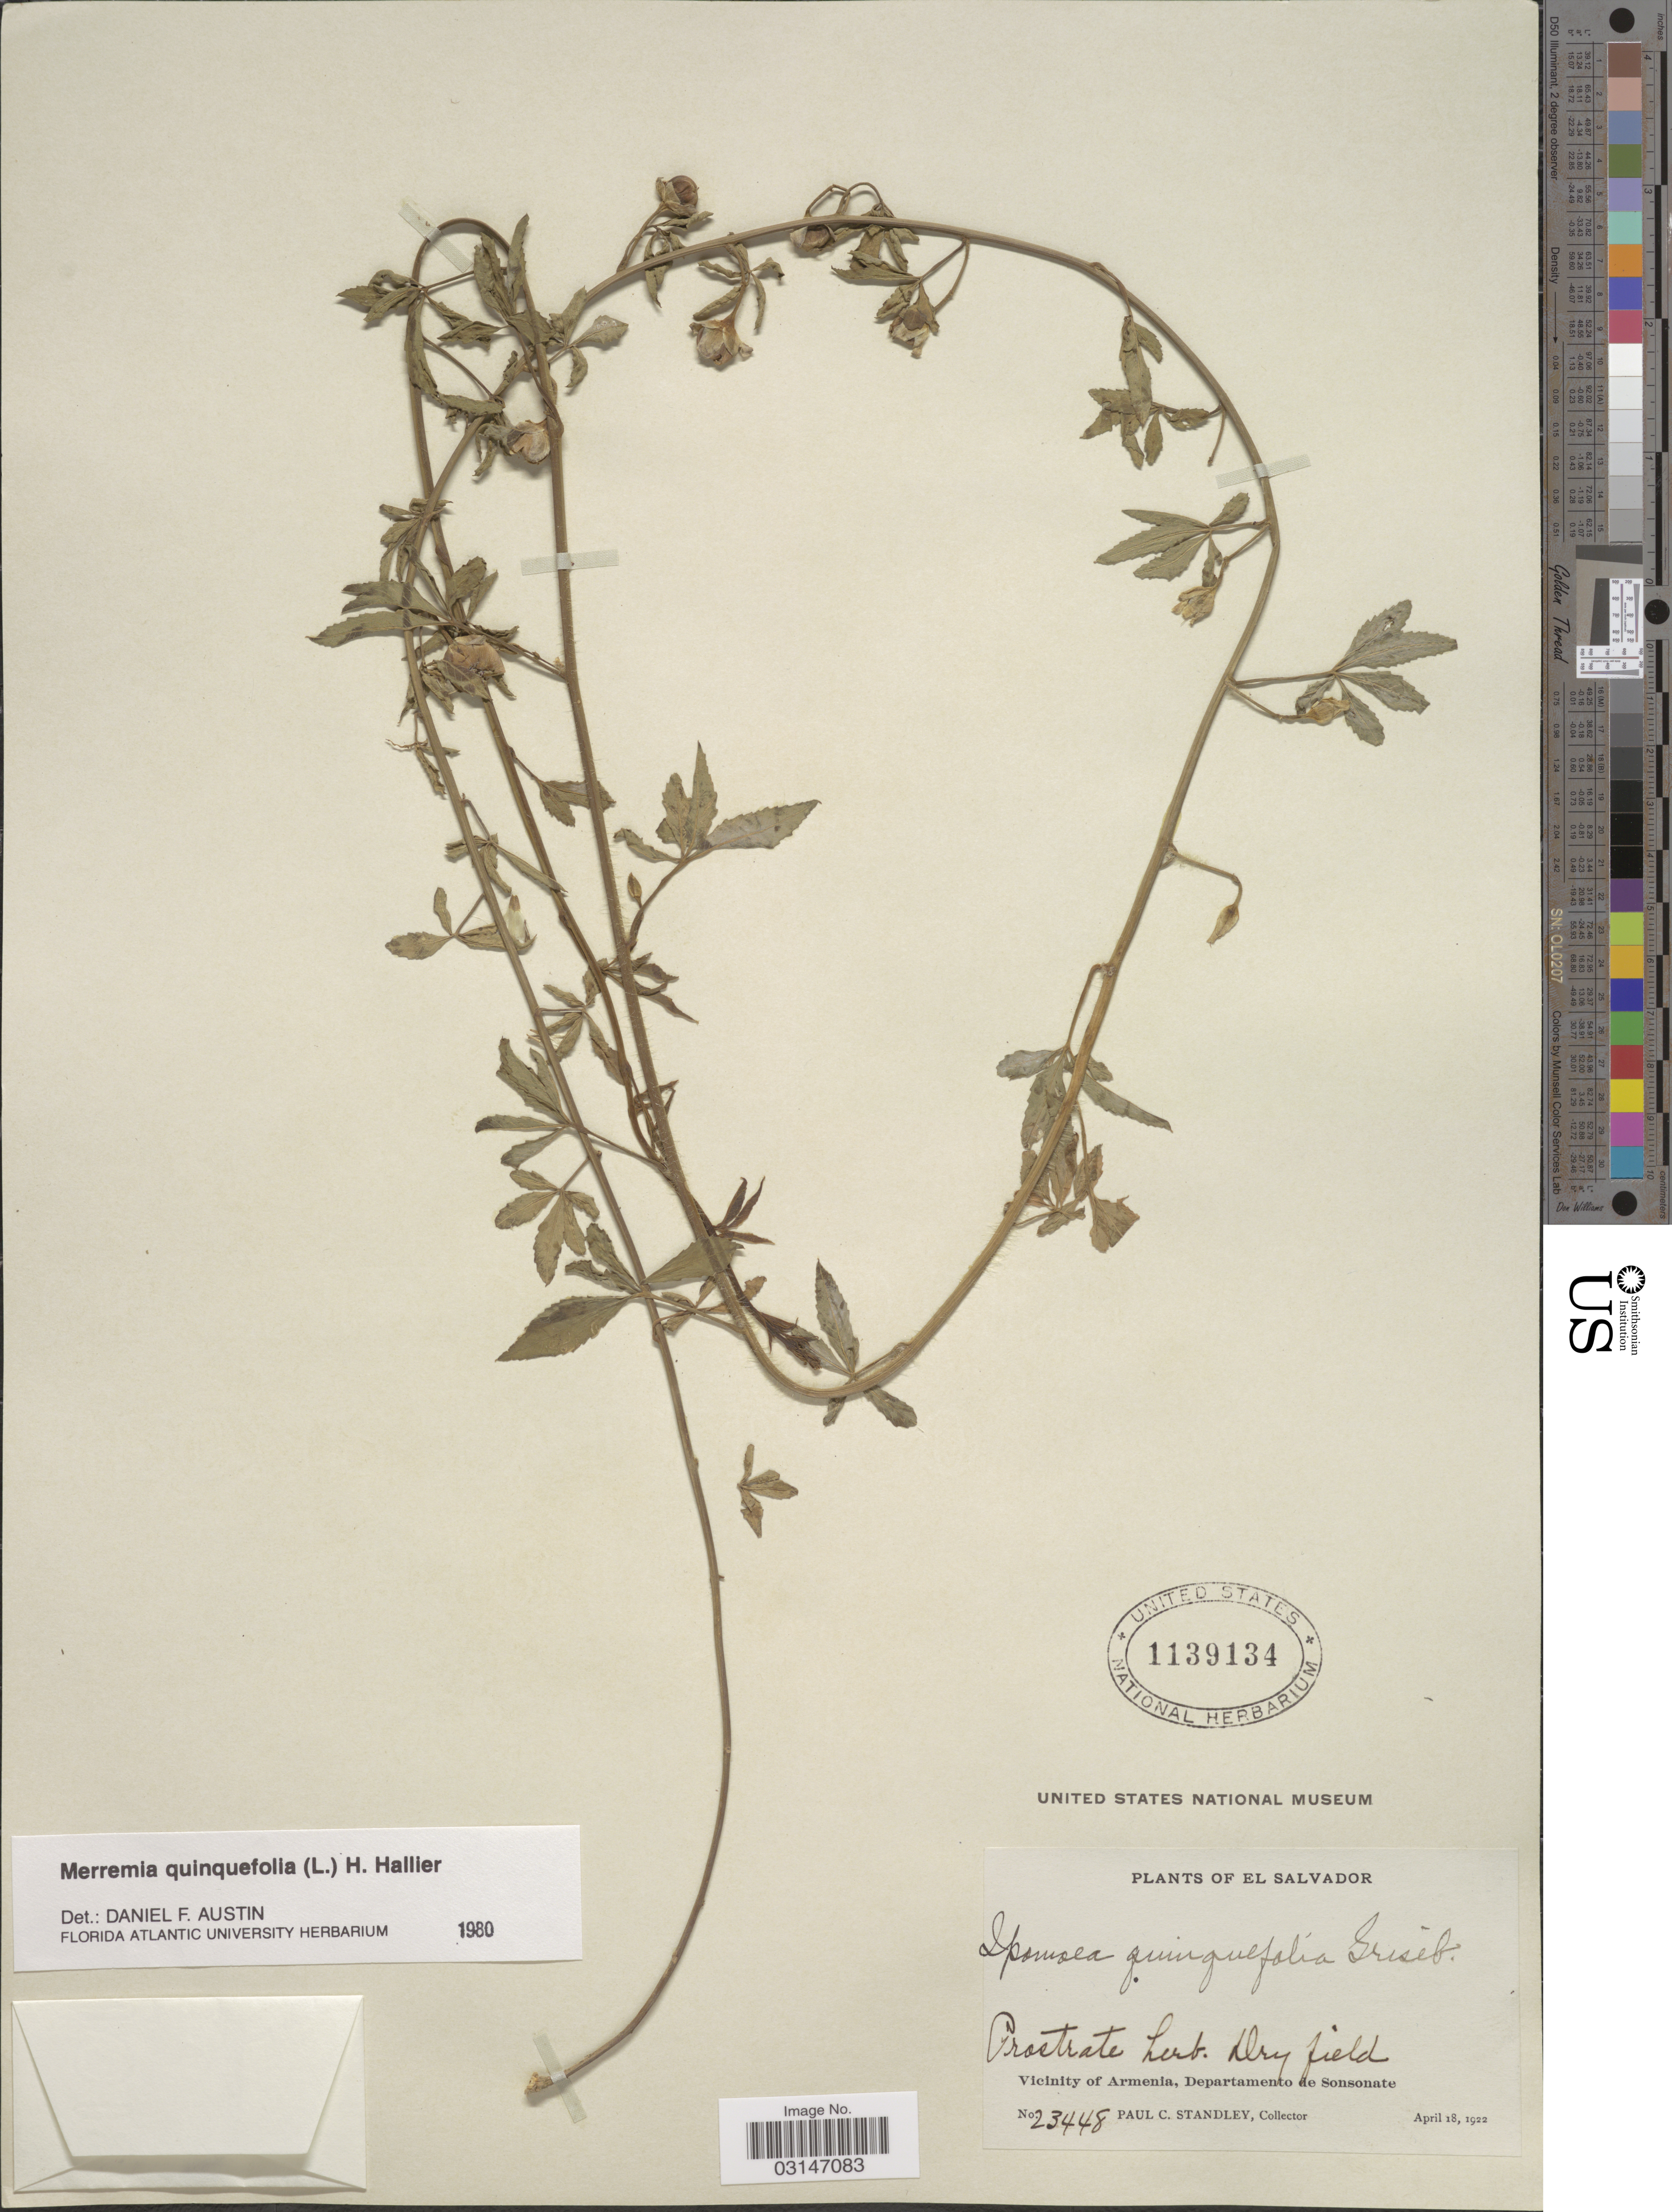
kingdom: Plantae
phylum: Tracheophyta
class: Magnoliopsida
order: Solanales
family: Convolvulaceae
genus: Distimake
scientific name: Distimake quinquefolius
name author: (L.) A. R. Simões & Staples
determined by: Strong, Mark T., (BOT), Smithsonian Institution - National Museum of Natural History (UNITED STATES)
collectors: P. C. Standley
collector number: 23448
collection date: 1922-04-18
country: El Salvador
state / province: Sonsonate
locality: Vicinity of Armenia, Departamento de Sonsonate.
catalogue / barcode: US 1139134